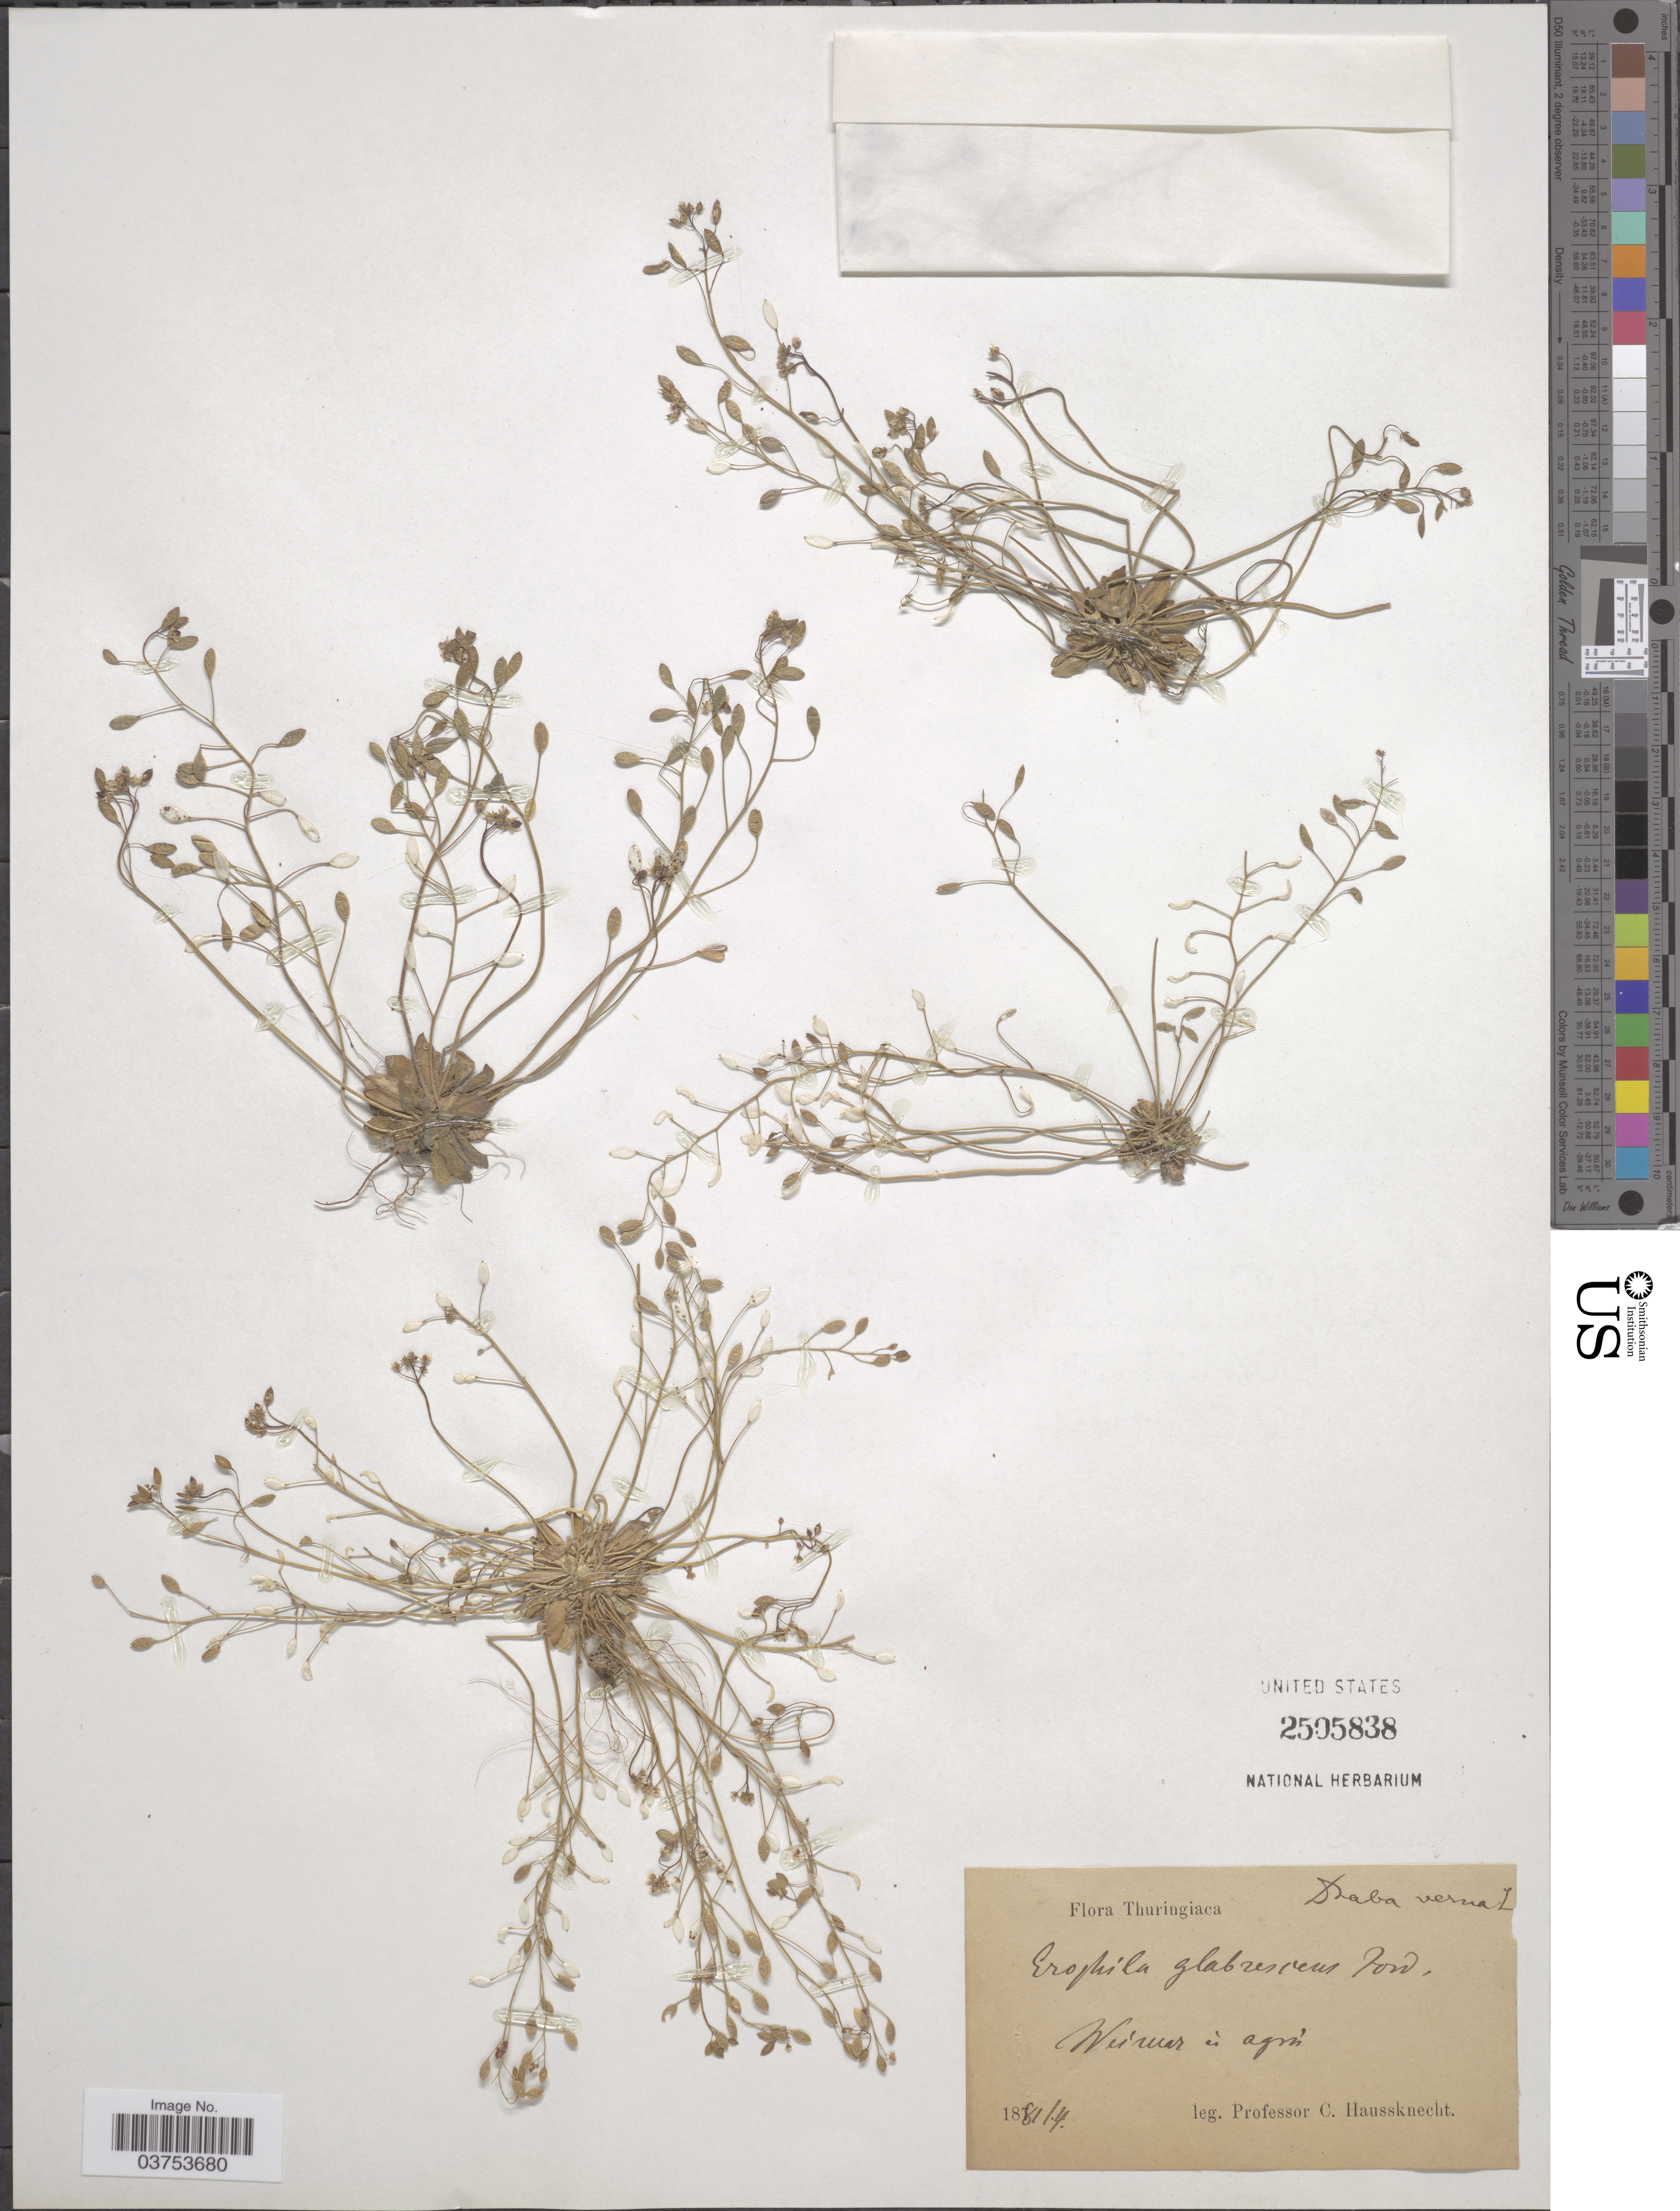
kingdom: Plantae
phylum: Tracheophyta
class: Magnoliopsida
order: Brassicales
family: Brassicaceae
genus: Erophila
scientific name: Erophila verna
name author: (L.) DC.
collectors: C. Haussknecht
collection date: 1881-04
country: Germany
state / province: Thuringia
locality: Thuringiaca. Weimar u agris.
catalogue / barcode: US 2505838